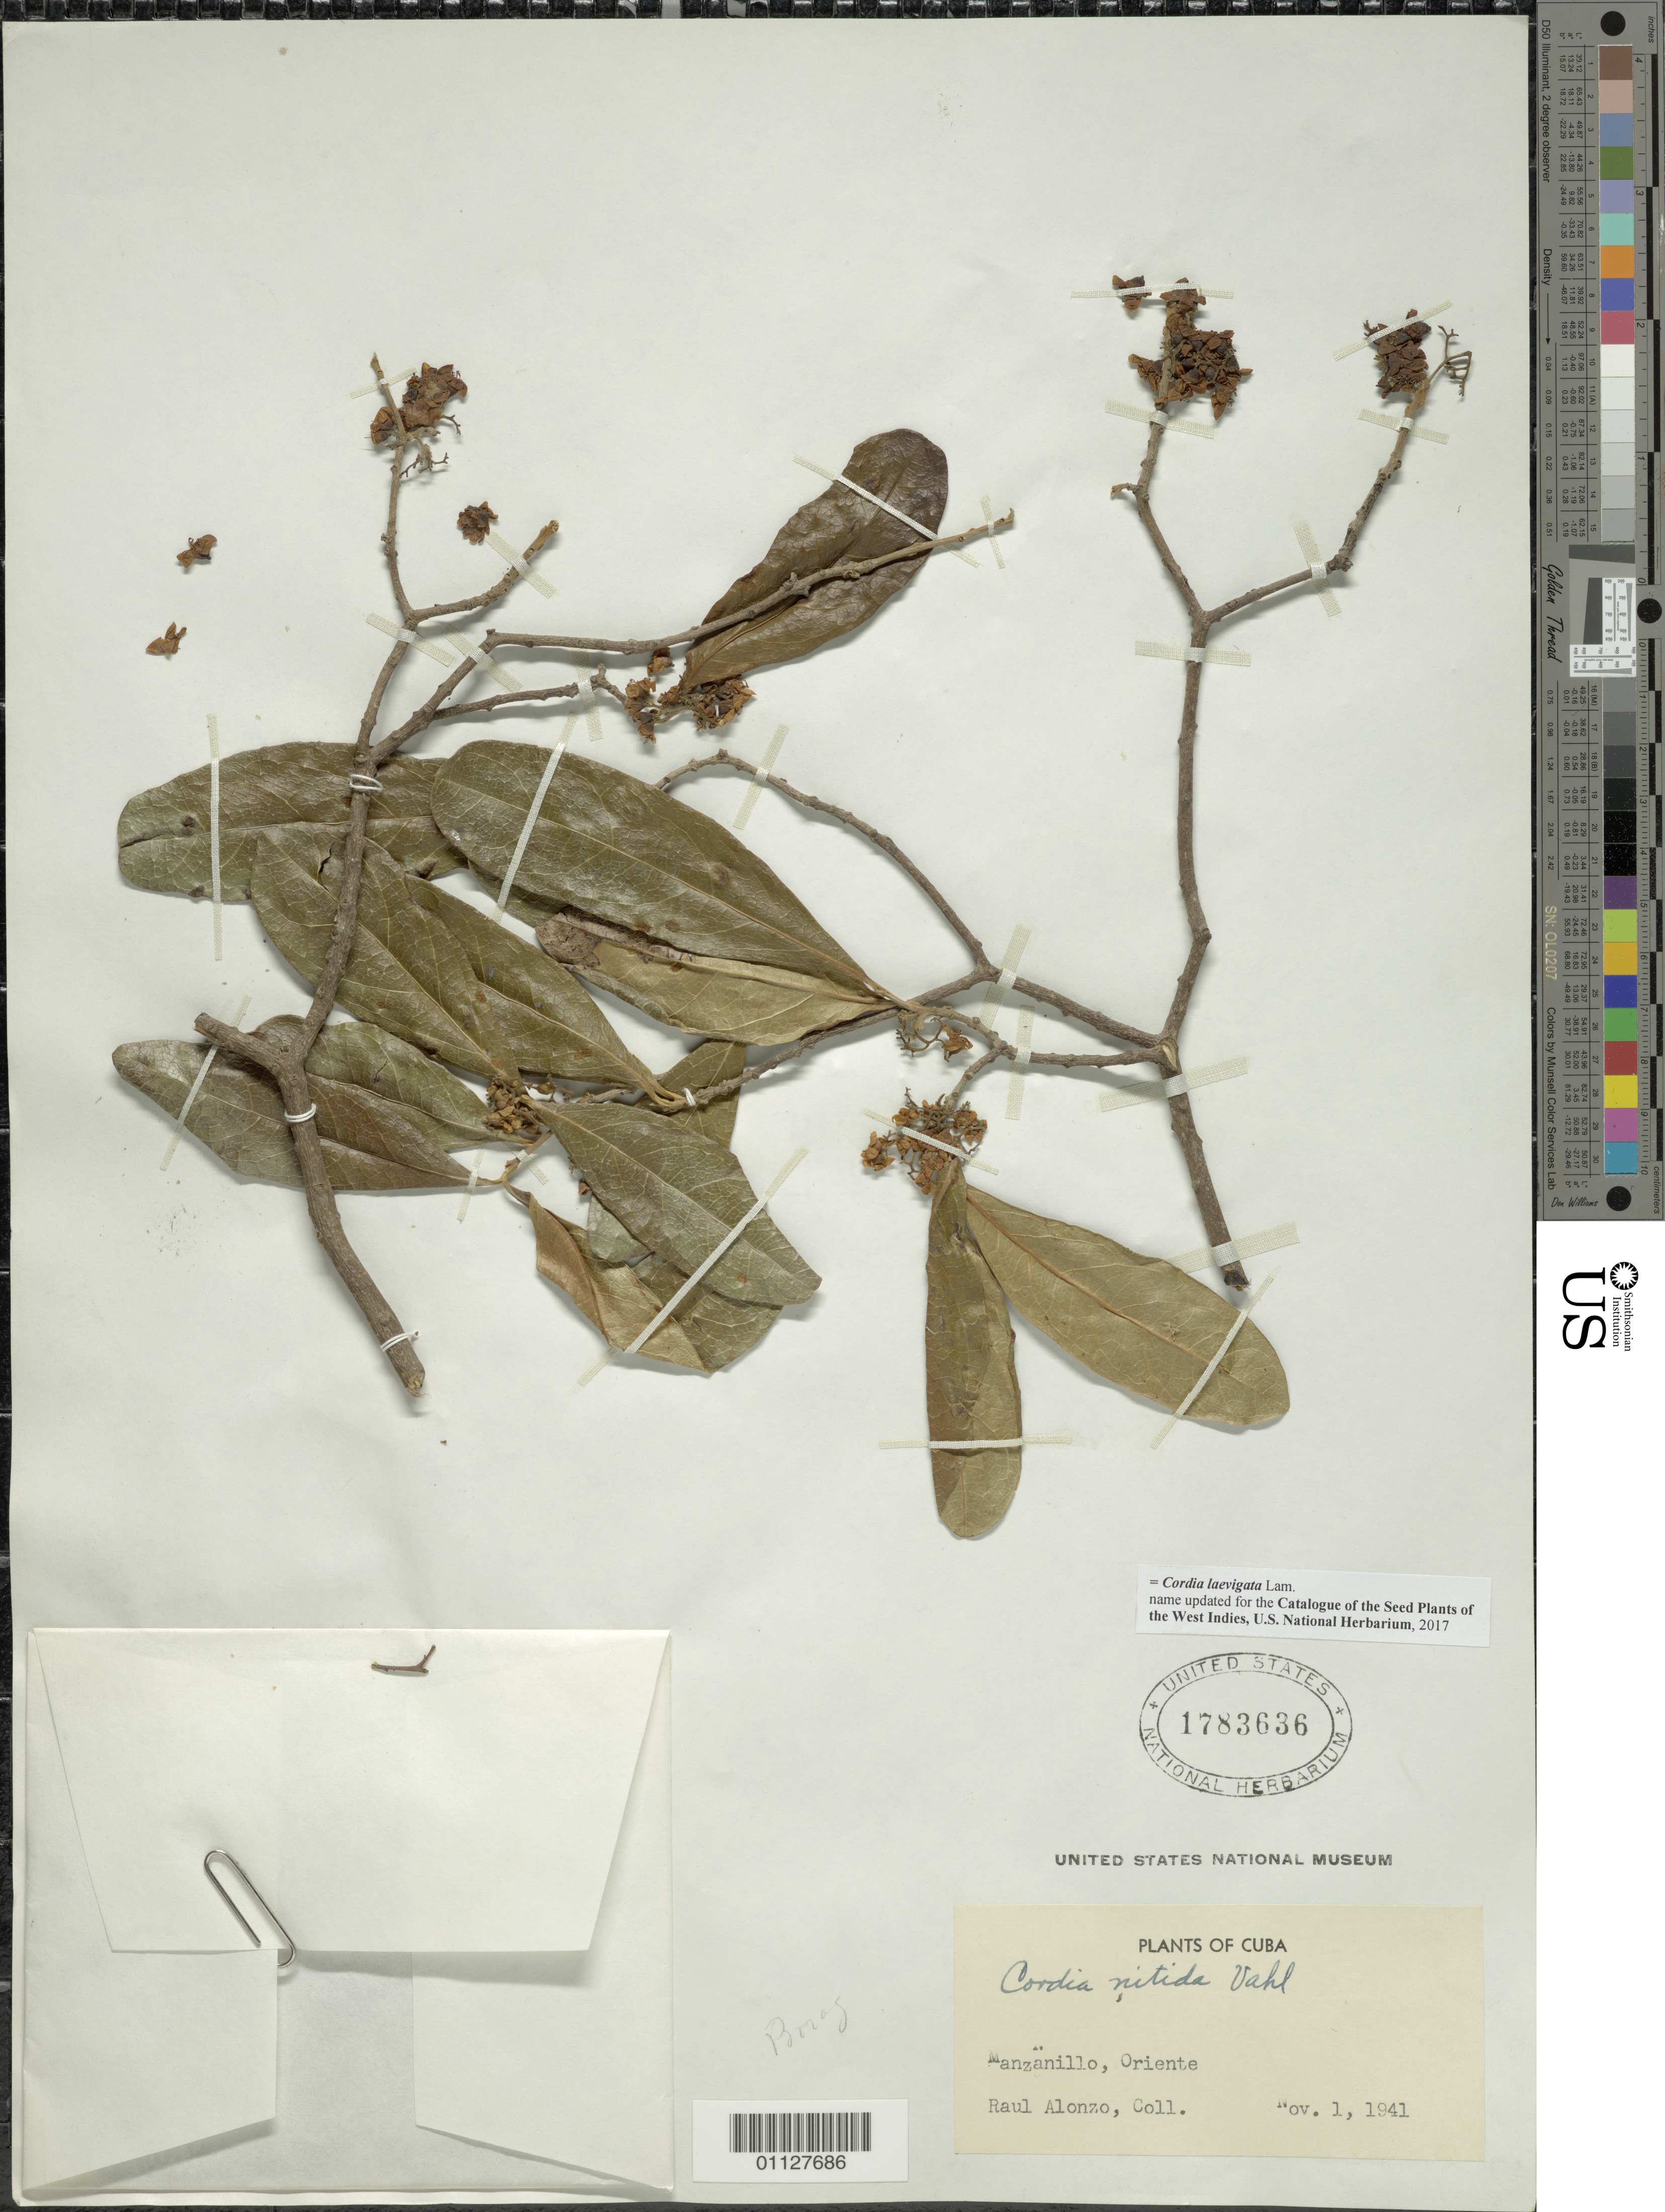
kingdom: Plantae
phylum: Tracheophyta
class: Magnoliopsida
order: Boraginales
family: Cordiaceae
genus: Cordia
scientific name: Cordia laevigata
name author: Lam.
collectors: R. Alonzo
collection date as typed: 01 Nov 1941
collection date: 1941-11-01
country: Cuba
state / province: Granma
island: Cuba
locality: Manzanillo, Oriente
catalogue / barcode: US 1783636